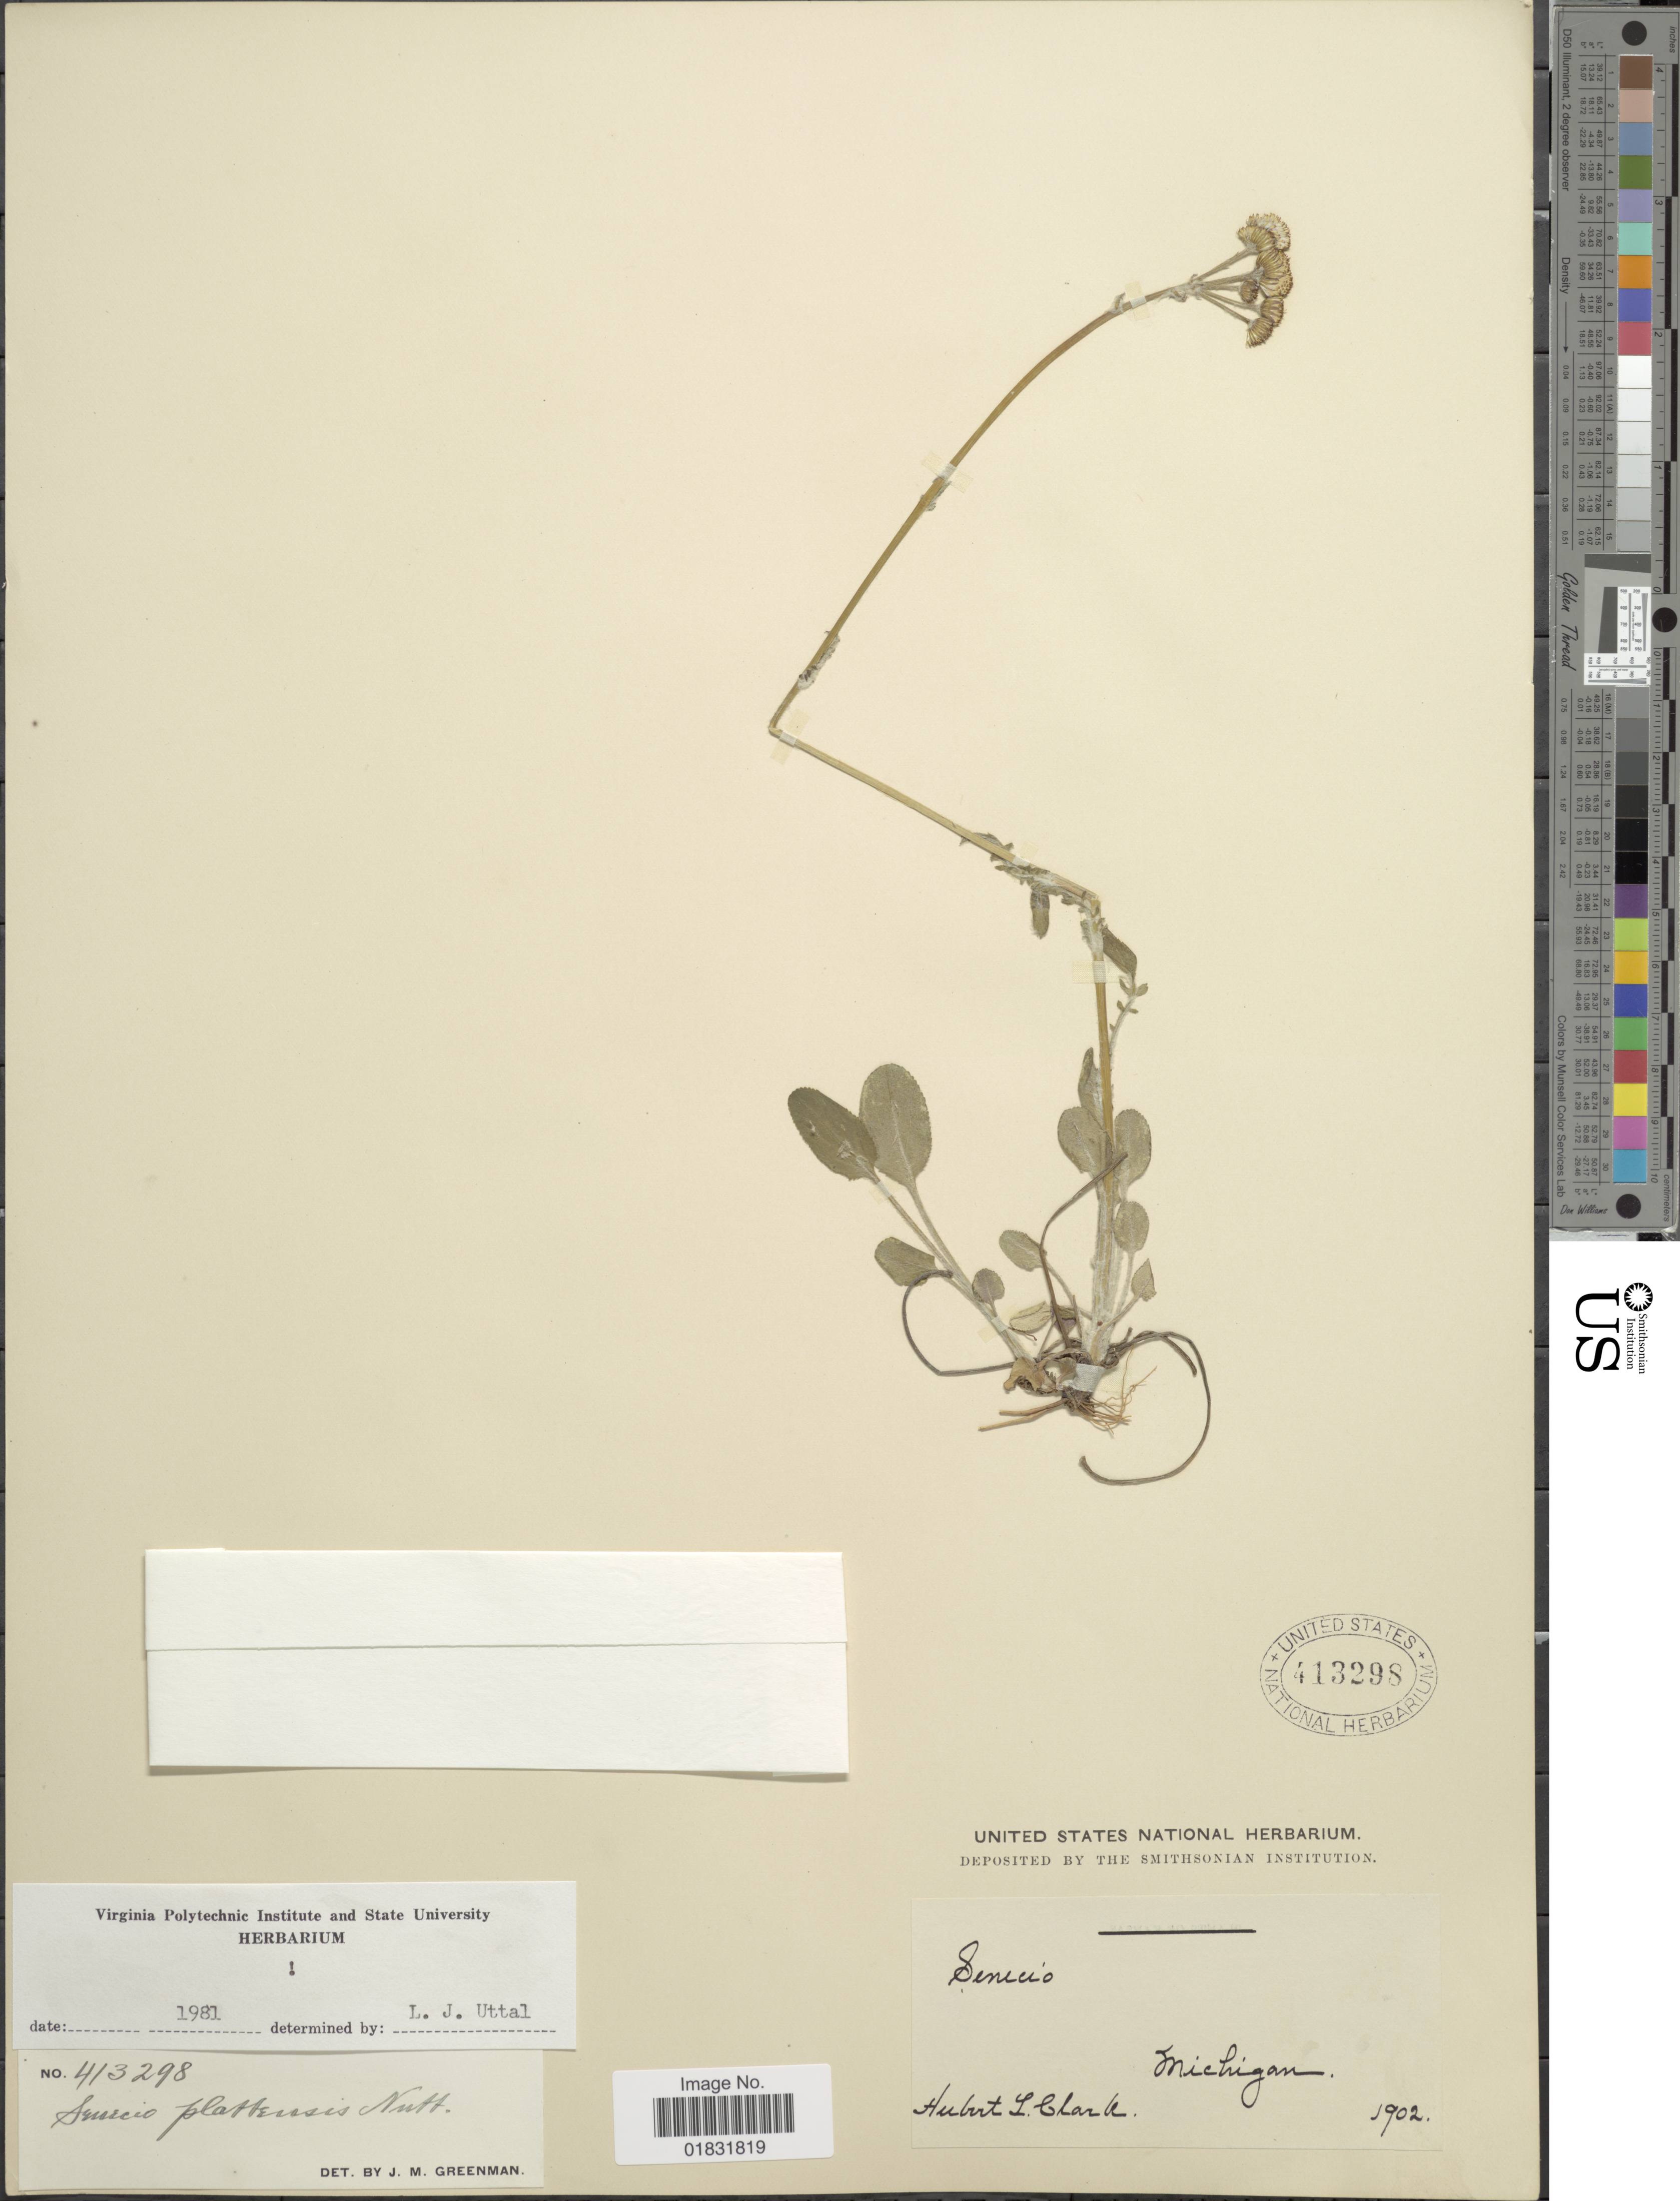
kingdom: Plantae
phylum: Tracheophyta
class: Magnoliopsida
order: Asterales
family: Asteraceae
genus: Packera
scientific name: Packera plattensis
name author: W.A. Weber & Á. Löve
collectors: H. L. Clark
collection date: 1902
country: United States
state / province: Michigan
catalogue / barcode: US 413298